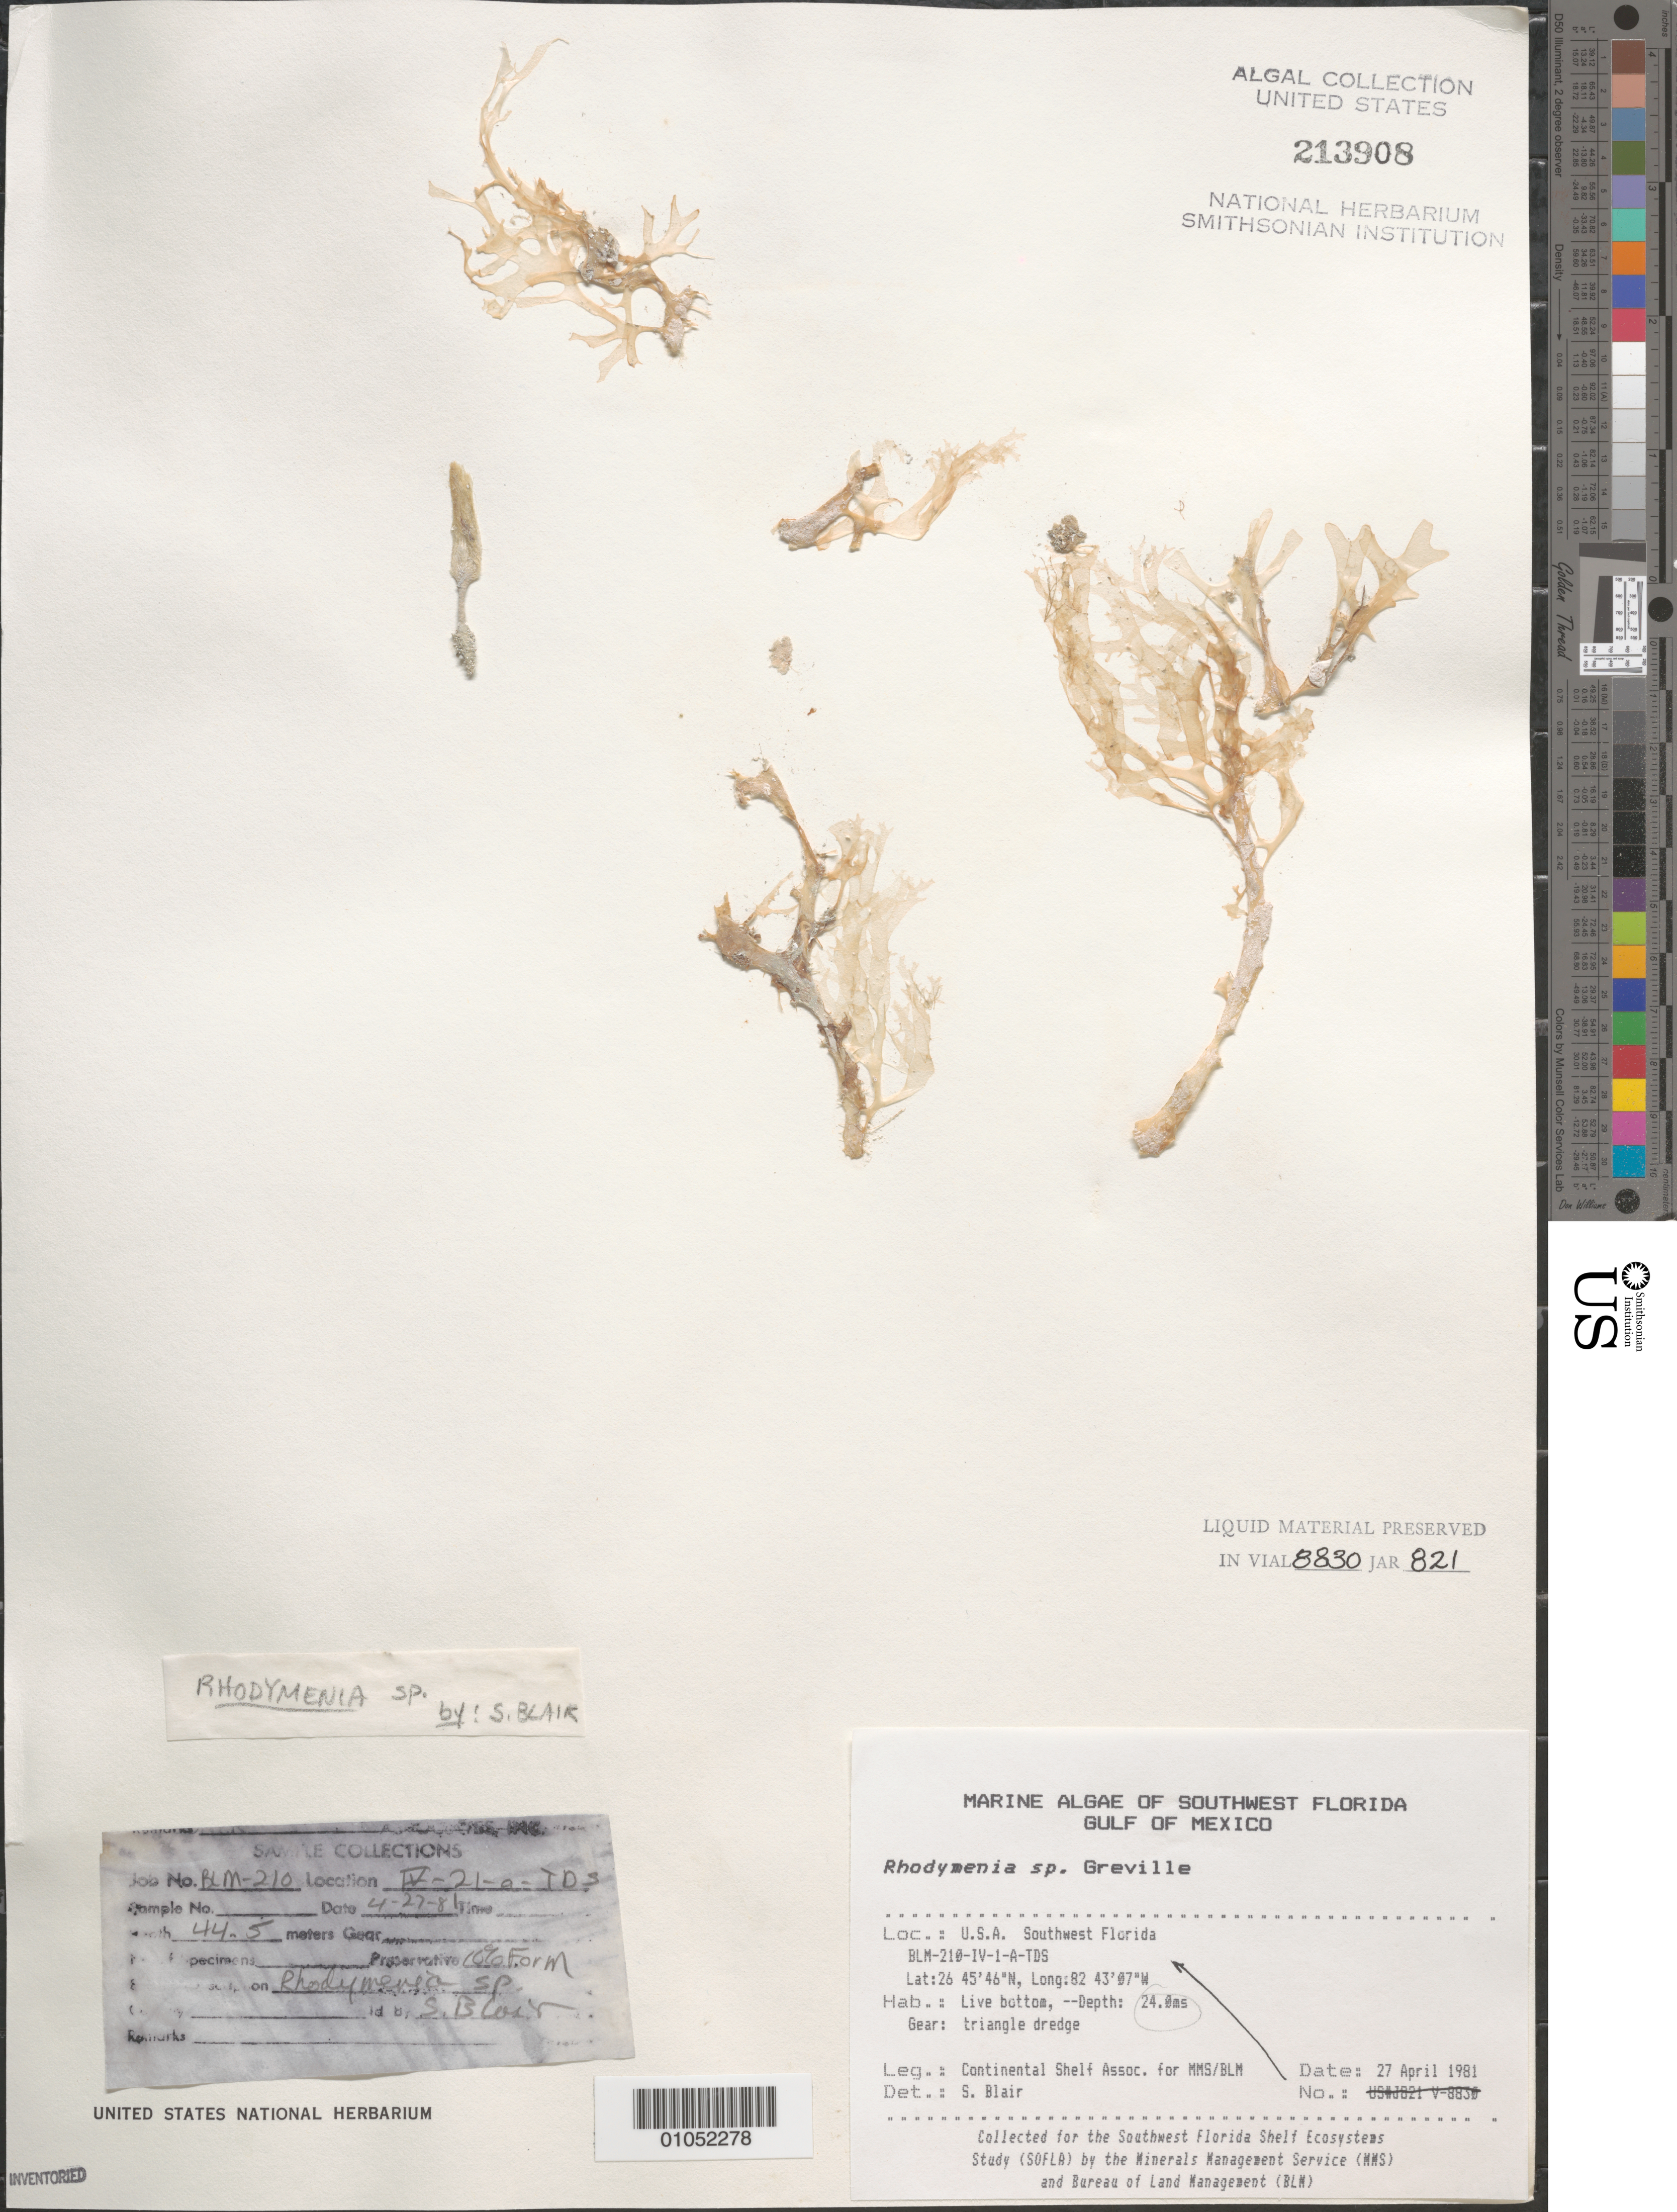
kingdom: Plantae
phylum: Rhodophyta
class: Florideophyceae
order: Rhodymeniales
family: Rhodymeniaceae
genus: Rhodymenia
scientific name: Rhodymenia sp.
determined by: Blair, S. M.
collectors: Continental Shelf Associates for the MMS/BLM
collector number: BLM-210-IV-21-A-TDS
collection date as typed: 27 Apr 1981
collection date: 1981-04-27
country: United States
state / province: Florida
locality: Gulf of Mexico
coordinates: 26 45'46"N, 82 43'07"W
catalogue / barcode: US 213908